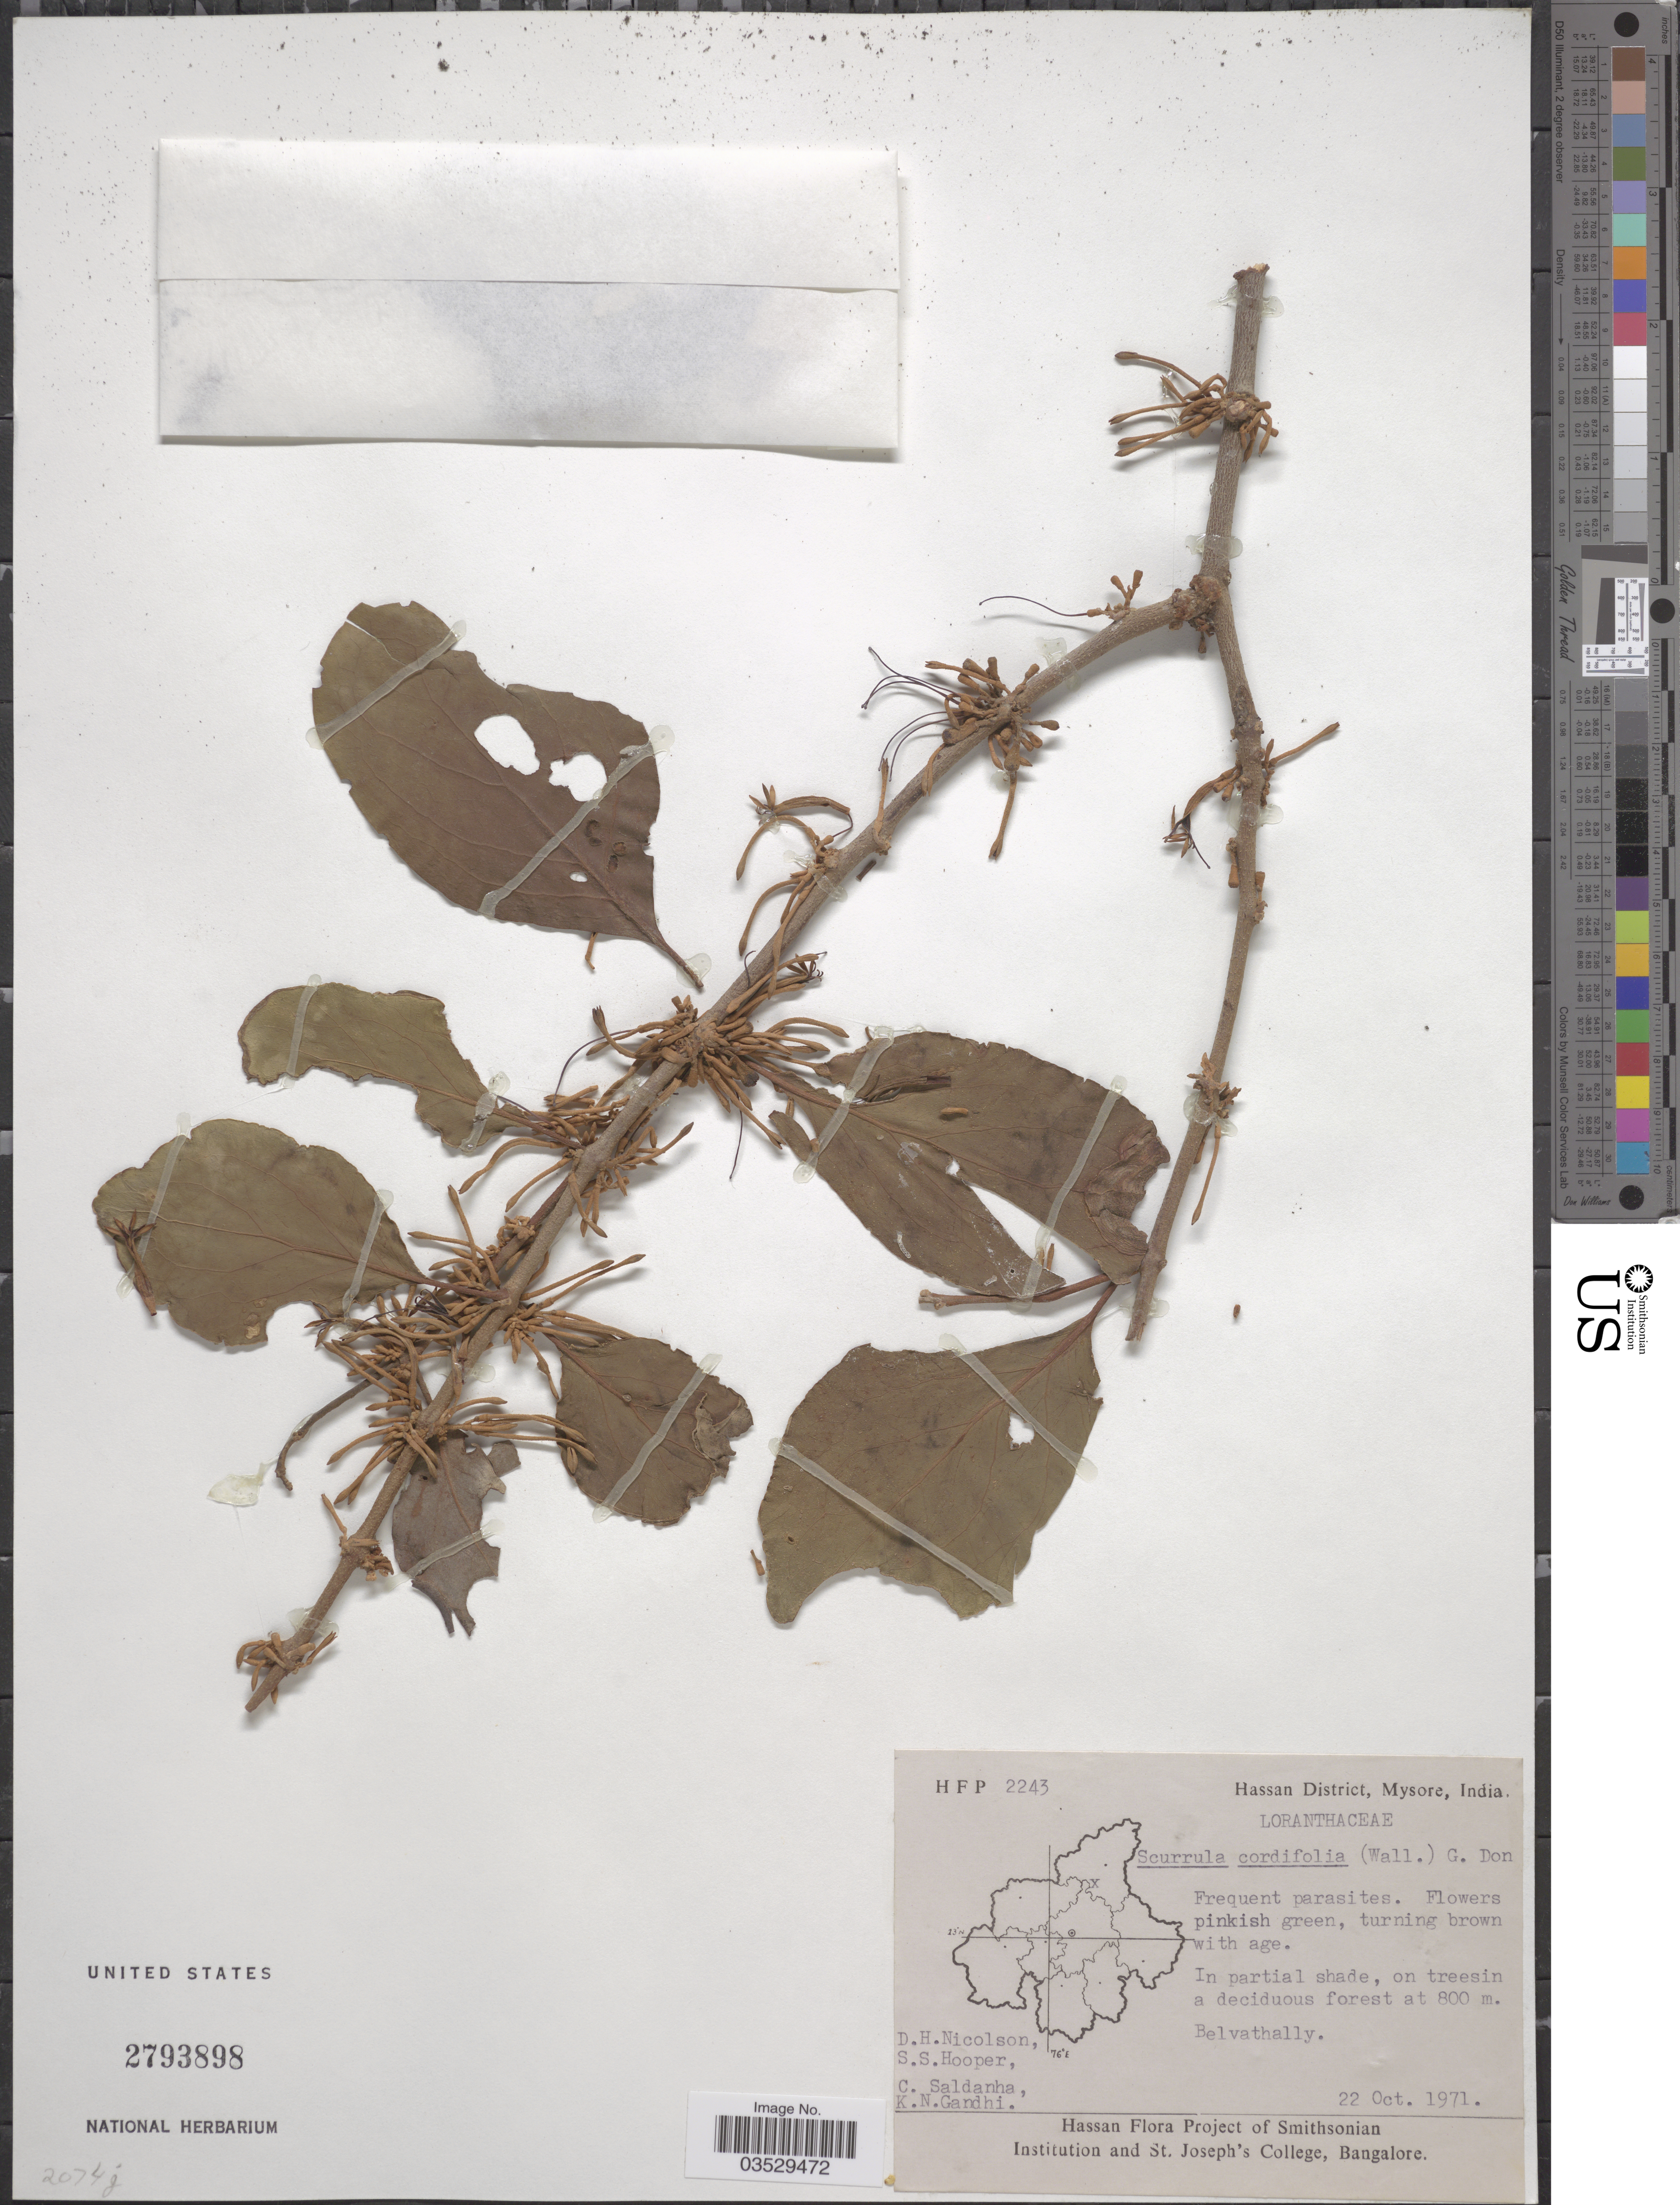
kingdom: Plantae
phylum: Tracheophyta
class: Magnoliopsida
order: Santalales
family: Loranthaceae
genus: Scurrula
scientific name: Scurrula cordifolia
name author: G. Don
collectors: D. H. Nicolson, S. S. Hooper, C. Saldanha & K. N. Gandhi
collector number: HFP 2243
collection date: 1971-10-22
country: India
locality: Hassan District, Mysore. Belvathally.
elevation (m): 800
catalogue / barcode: US 2793898